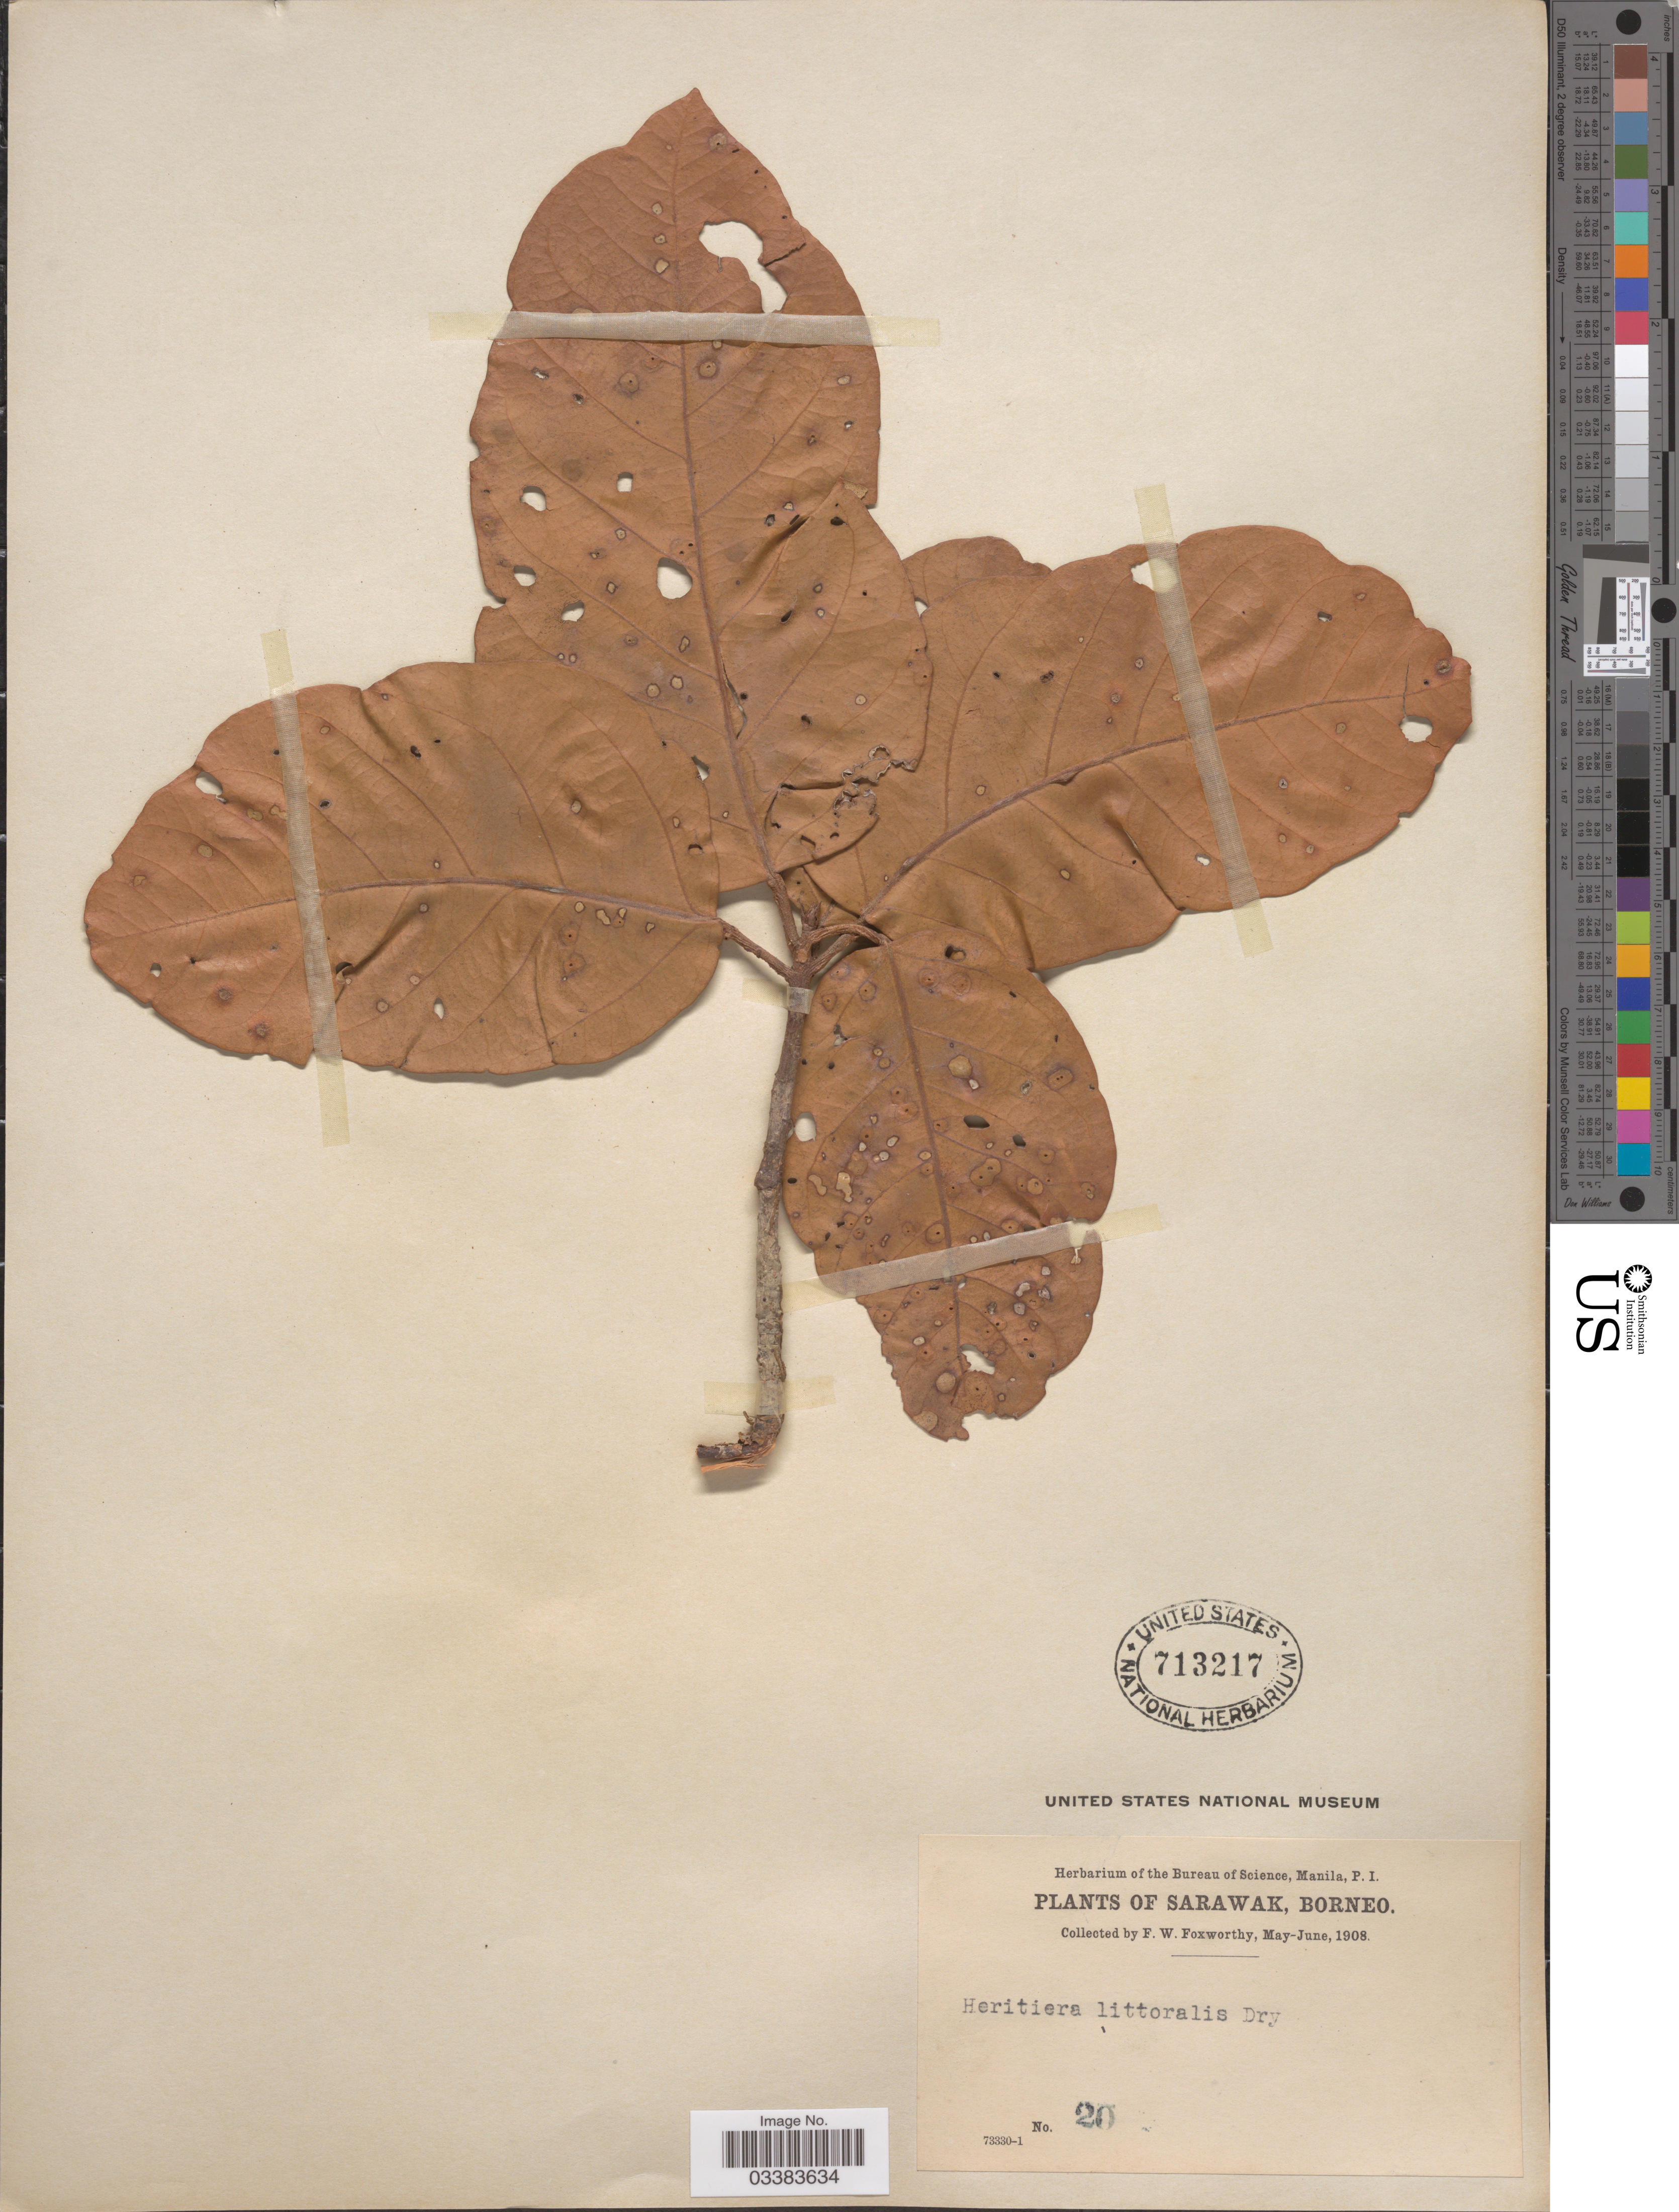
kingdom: Plantae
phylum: Tracheophyta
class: Magnoliopsida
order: Malvales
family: Malvaceae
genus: Heritiera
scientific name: Heritiera littoralis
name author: Aiton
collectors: F. W. Foxworthy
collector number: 20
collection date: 1908-05/1908-06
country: Malaysia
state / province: Sarawak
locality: Borneo.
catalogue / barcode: US 713217